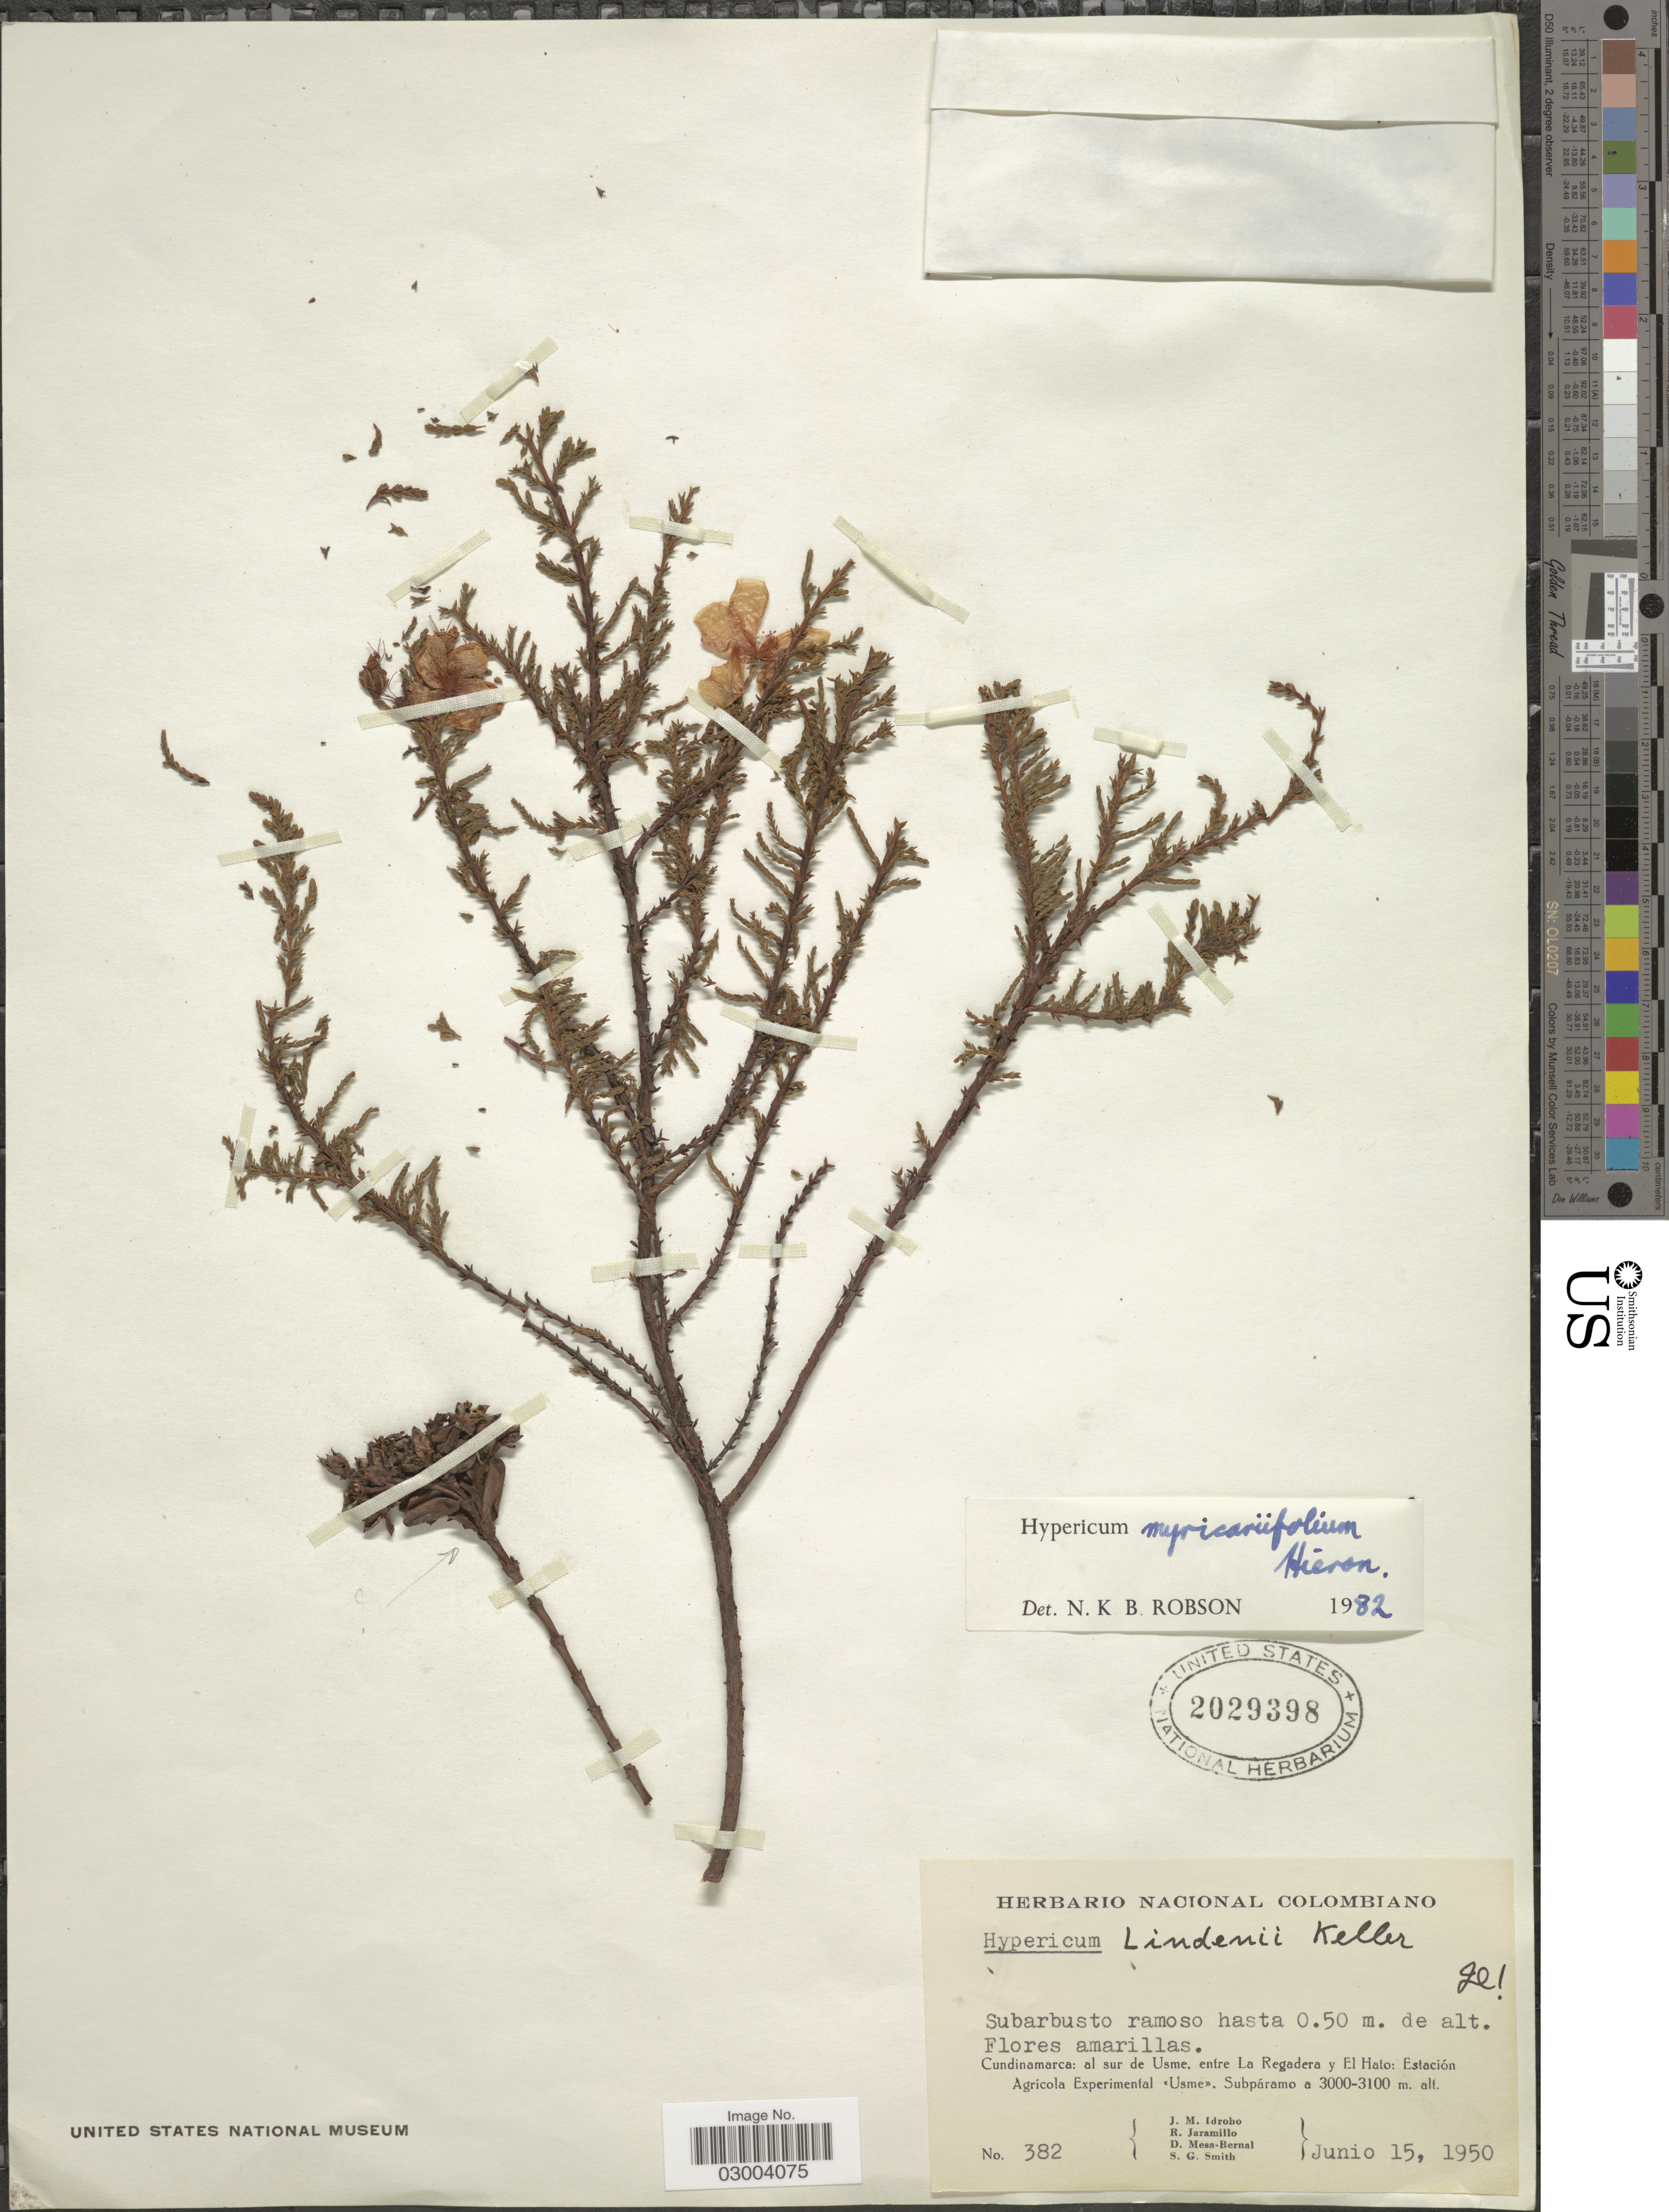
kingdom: Plantae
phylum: Tracheophyta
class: Magnoliopsida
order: Malpighiales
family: Hypericaceae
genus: Hypericum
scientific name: Hypericum myricariifolium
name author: Hieron.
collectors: J. M. Idrobo, R. Jaramillo, D. Mesa-Bernal & S. G. Smith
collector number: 382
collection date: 1950-06-15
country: Colombia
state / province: Cundinamarca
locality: Al sur de Usme, entre La Regadera y El Hato: Estación Agricola Experimental.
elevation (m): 3000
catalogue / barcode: US 2029398